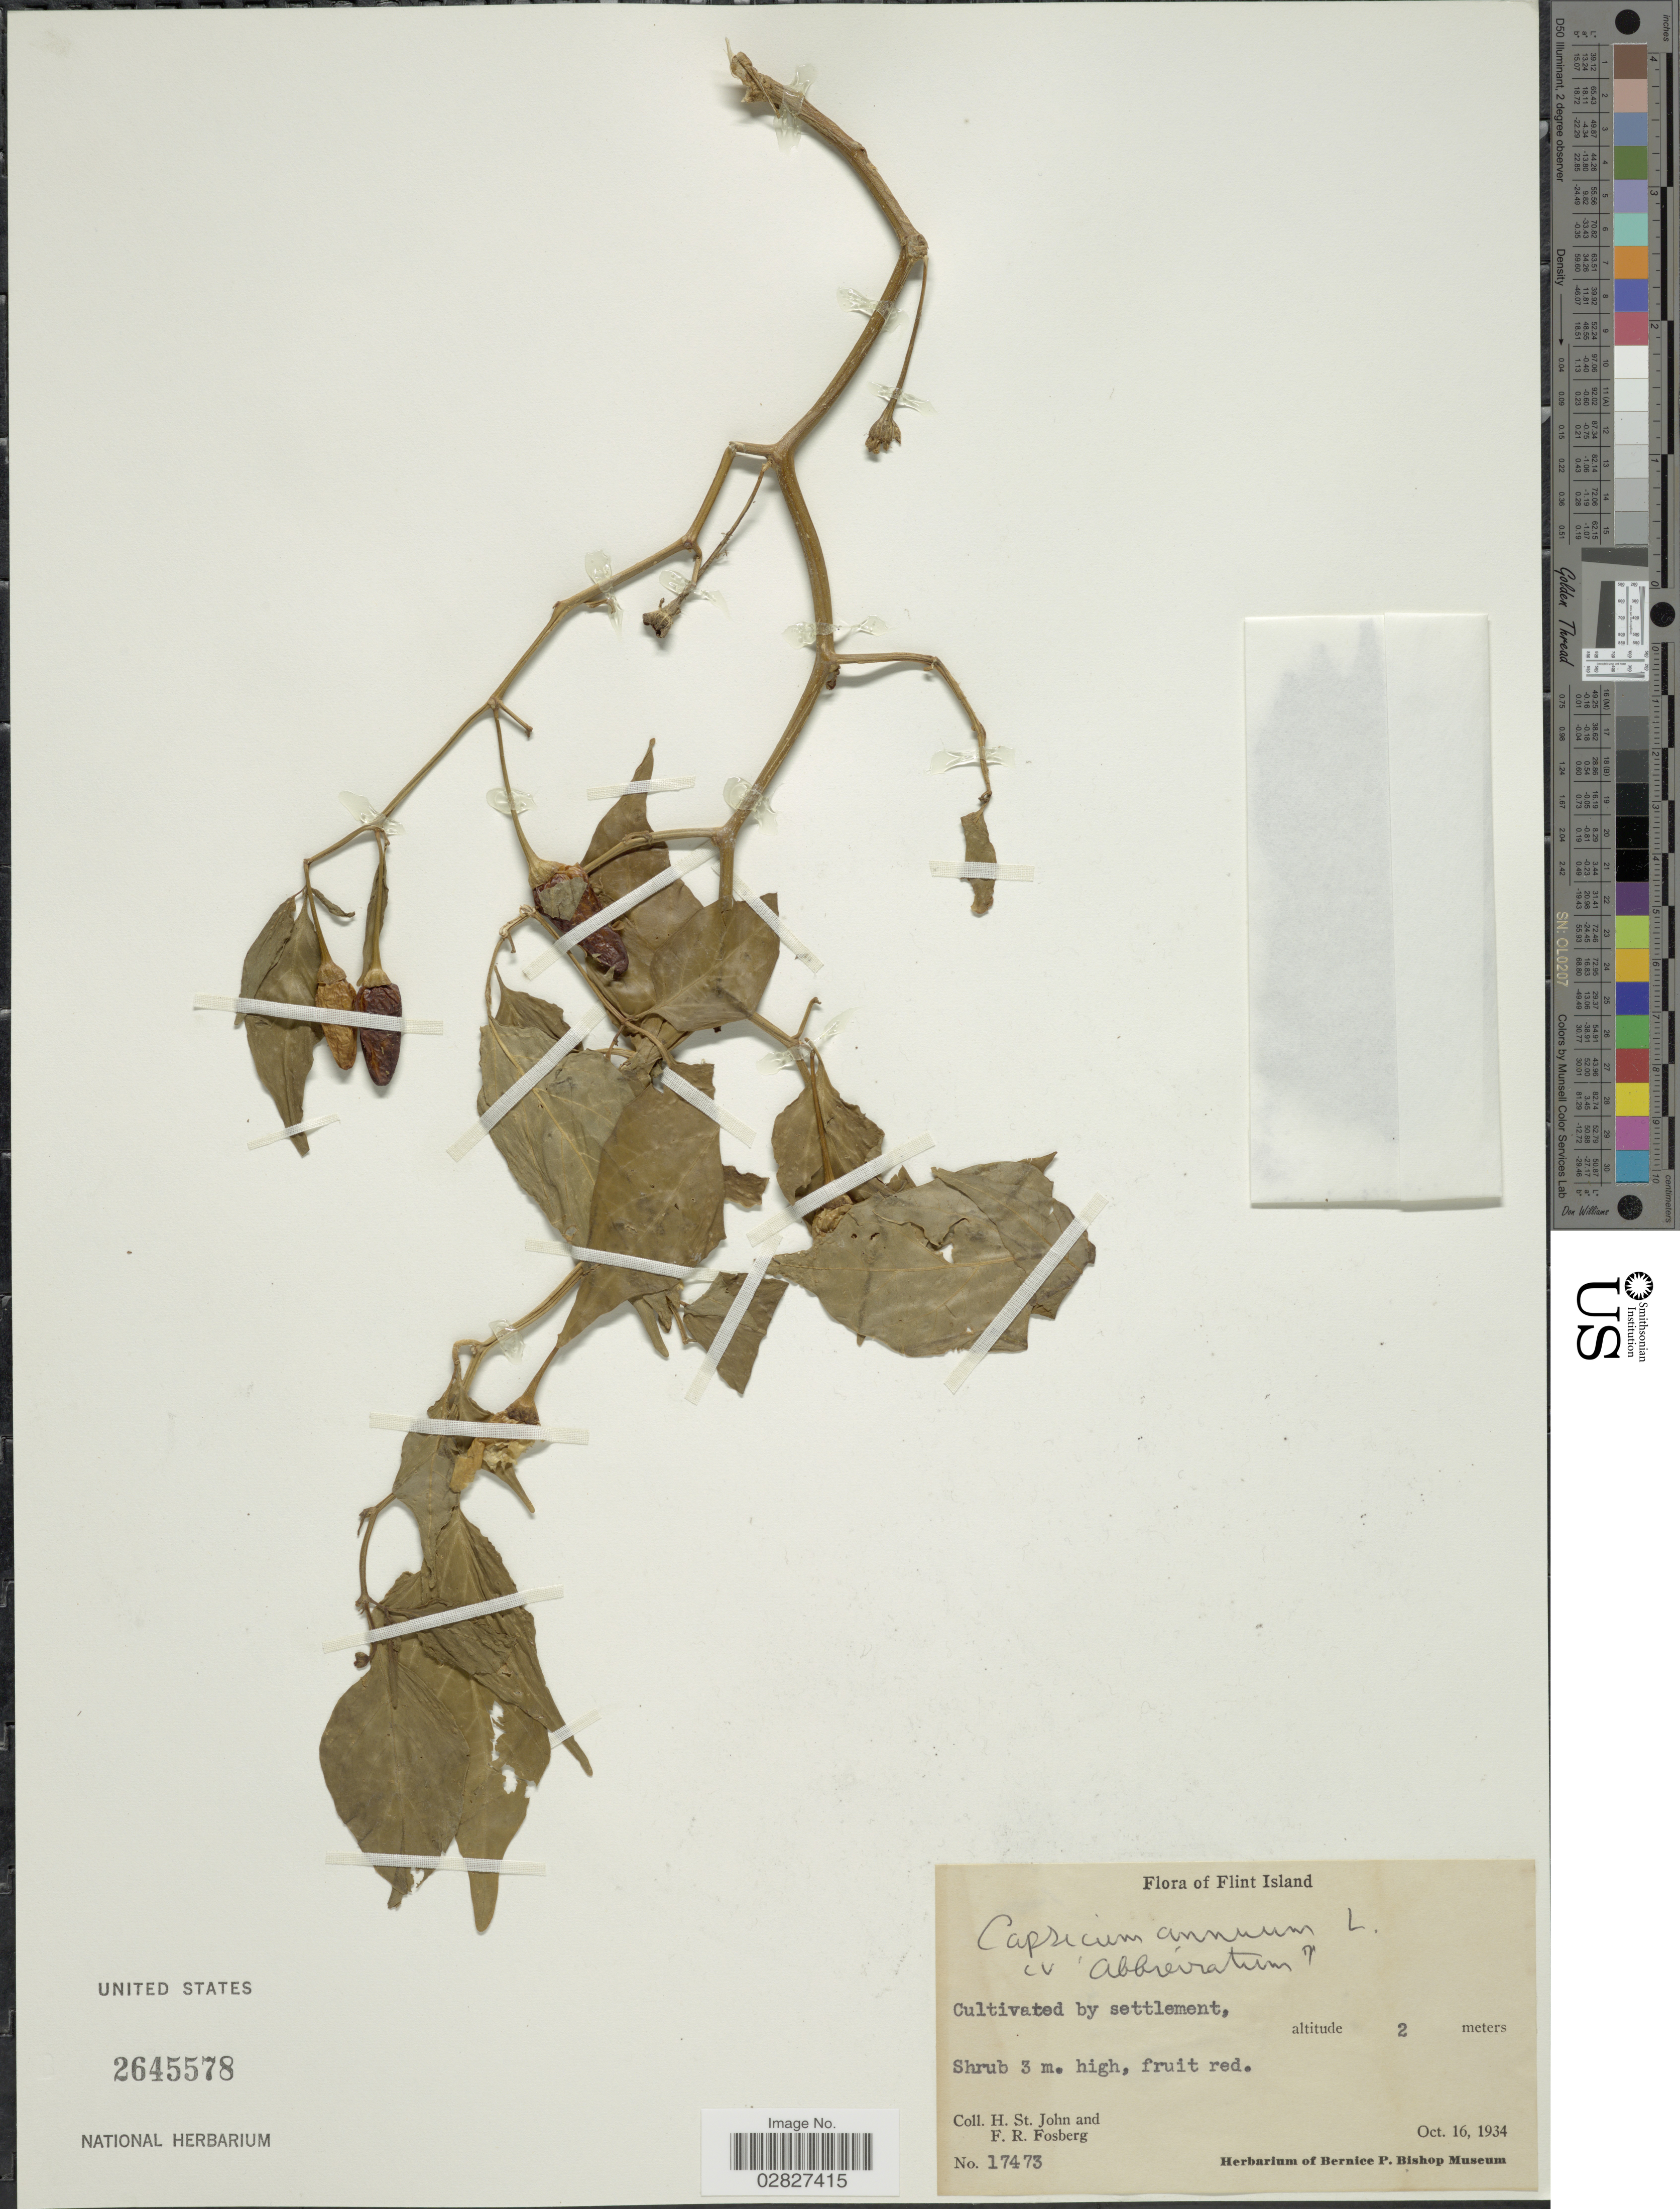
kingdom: Plantae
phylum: Tracheophyta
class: Magnoliopsida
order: Solanales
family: Solanaceae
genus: Capsicum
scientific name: Capsicum annuum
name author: L.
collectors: H. St. John & F. R. Fosberg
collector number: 17473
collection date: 1934-10-16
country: Kiribati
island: Flint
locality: Flint Island. Cultivated by settlement.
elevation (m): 2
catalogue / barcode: US 2645578